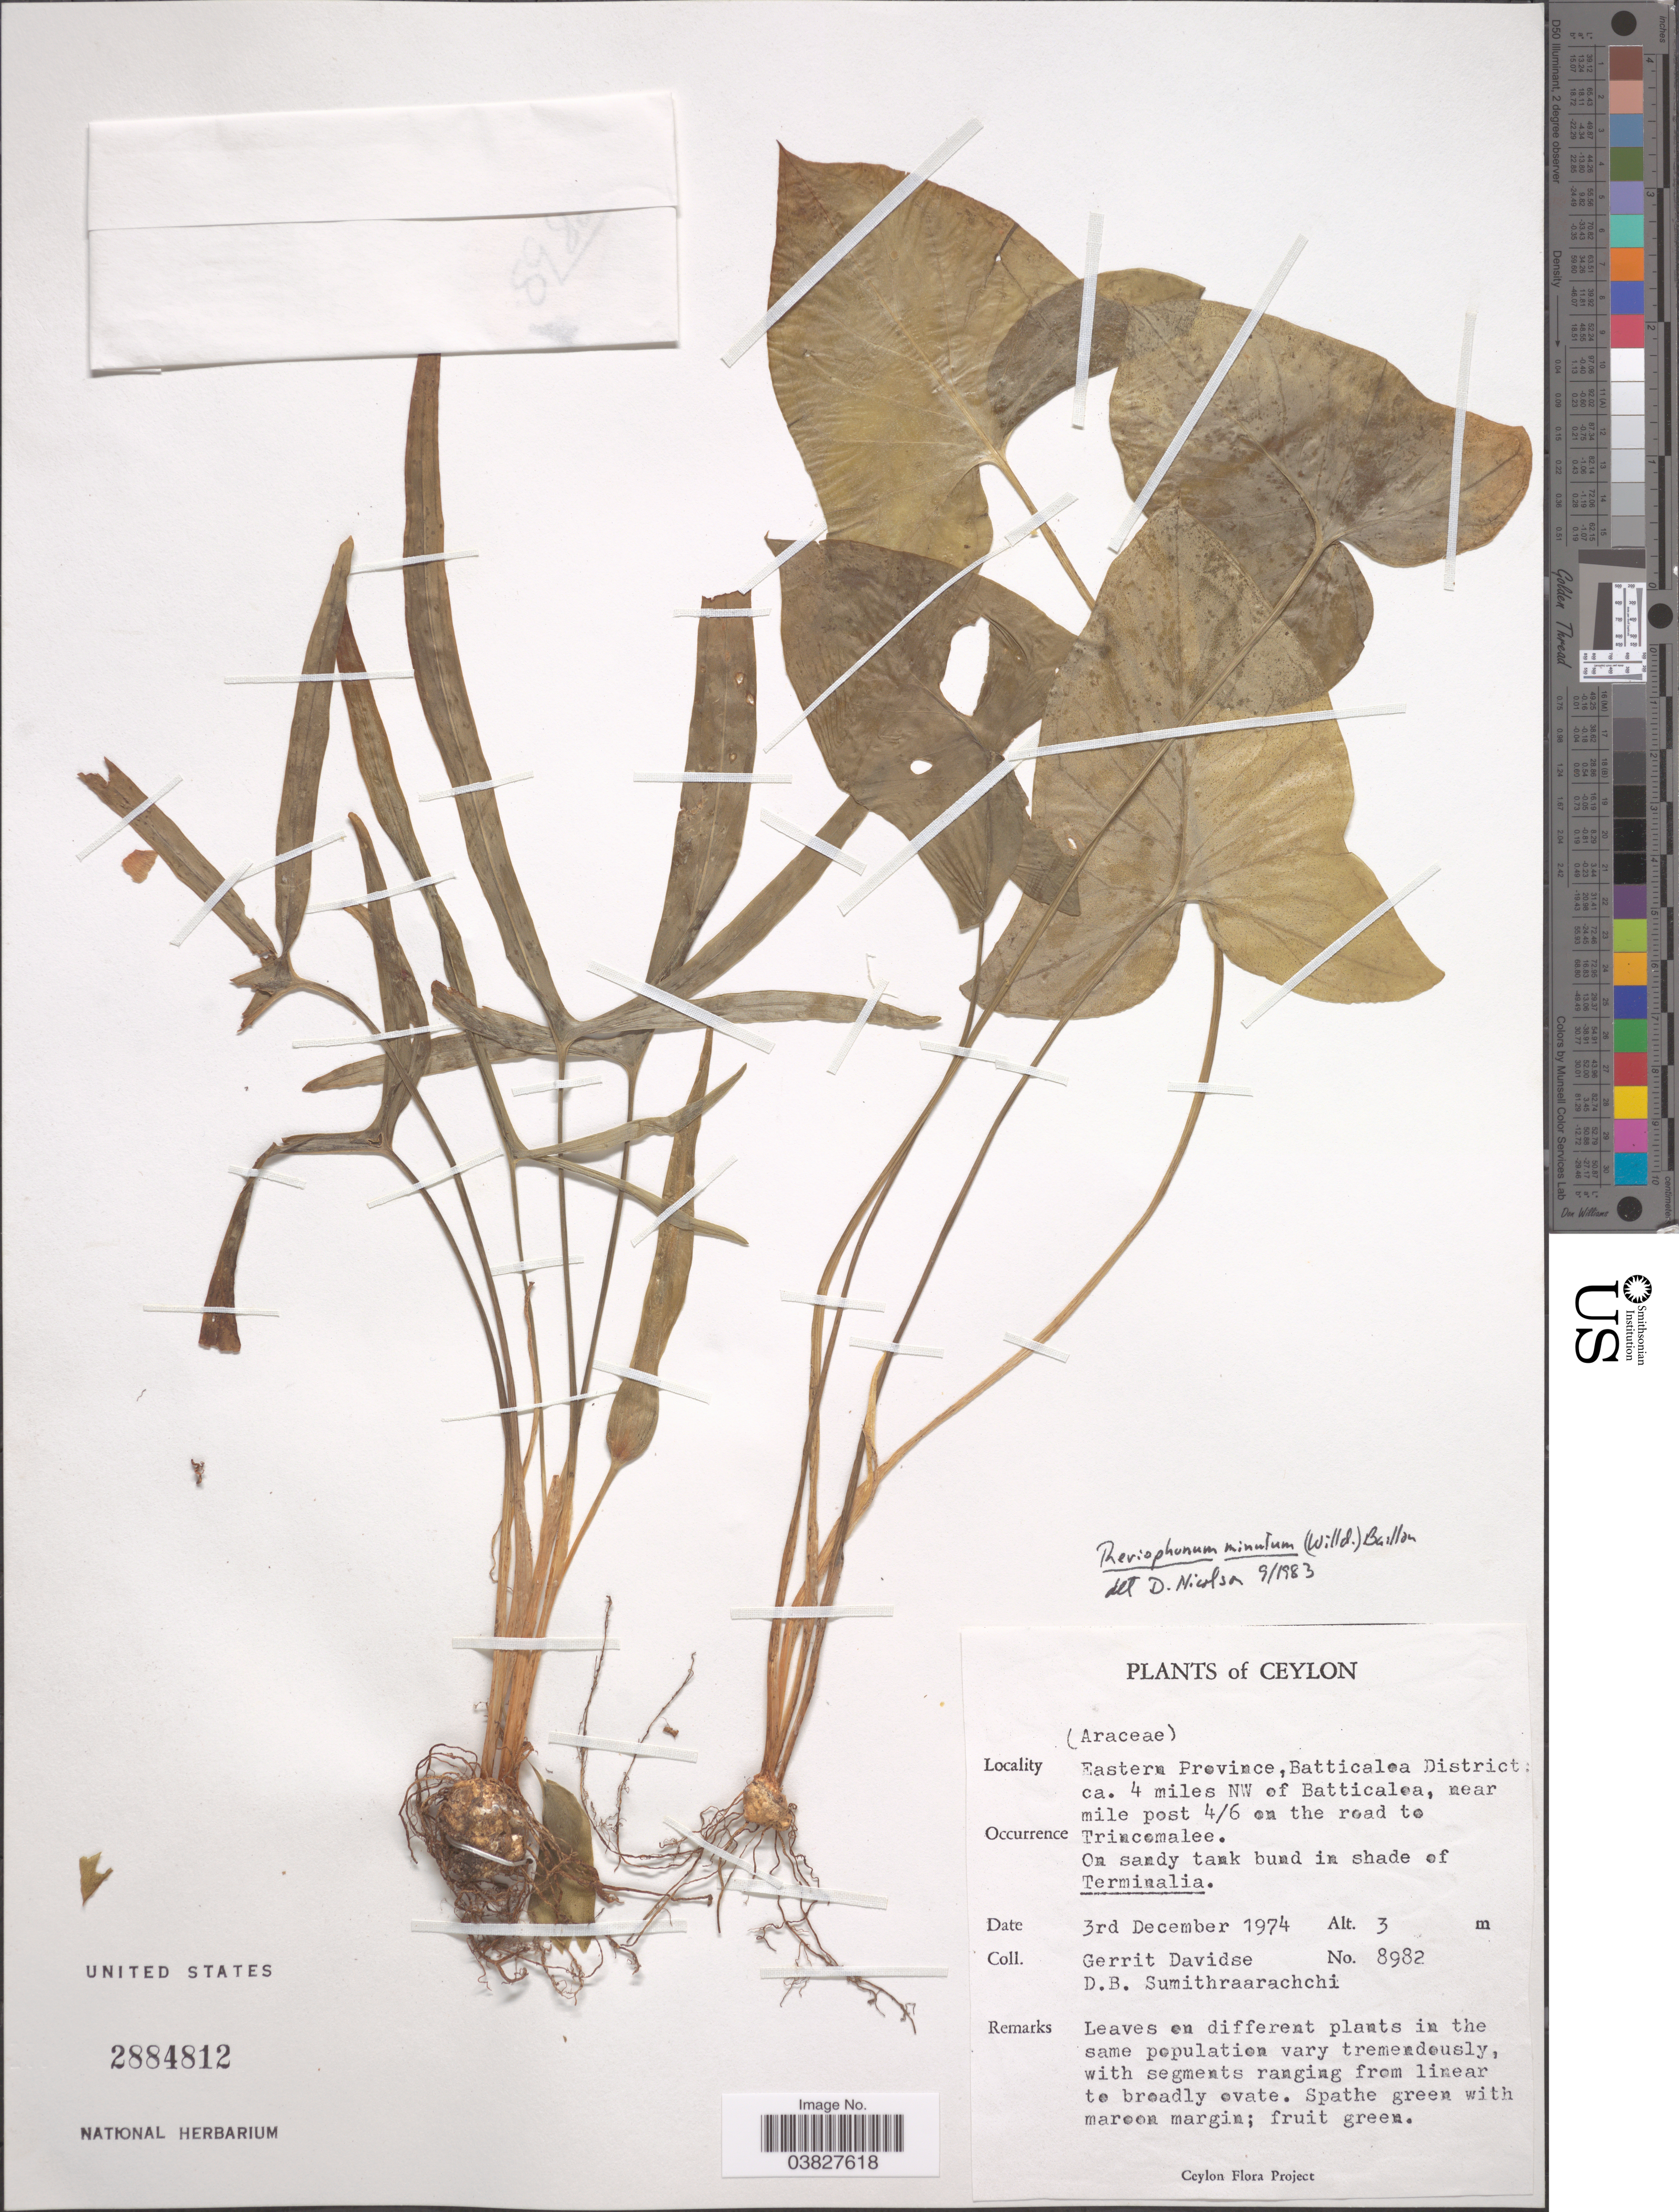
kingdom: Plantae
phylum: Tracheophyta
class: Liliopsida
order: Alismatales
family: Araceae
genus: Theriophonum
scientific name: Theriophonum minutum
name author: (Willd.) Baill.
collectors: G. Davidse & D. B. Sumithraarachchi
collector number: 8982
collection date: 1974-12-03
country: Sri Lanka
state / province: Eastern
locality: Ceylon. Batticaloa District: ca. 4 miles NW of Batticaloa, near mile post 4/6 on the road to Trincomalee.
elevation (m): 3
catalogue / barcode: US 2884812